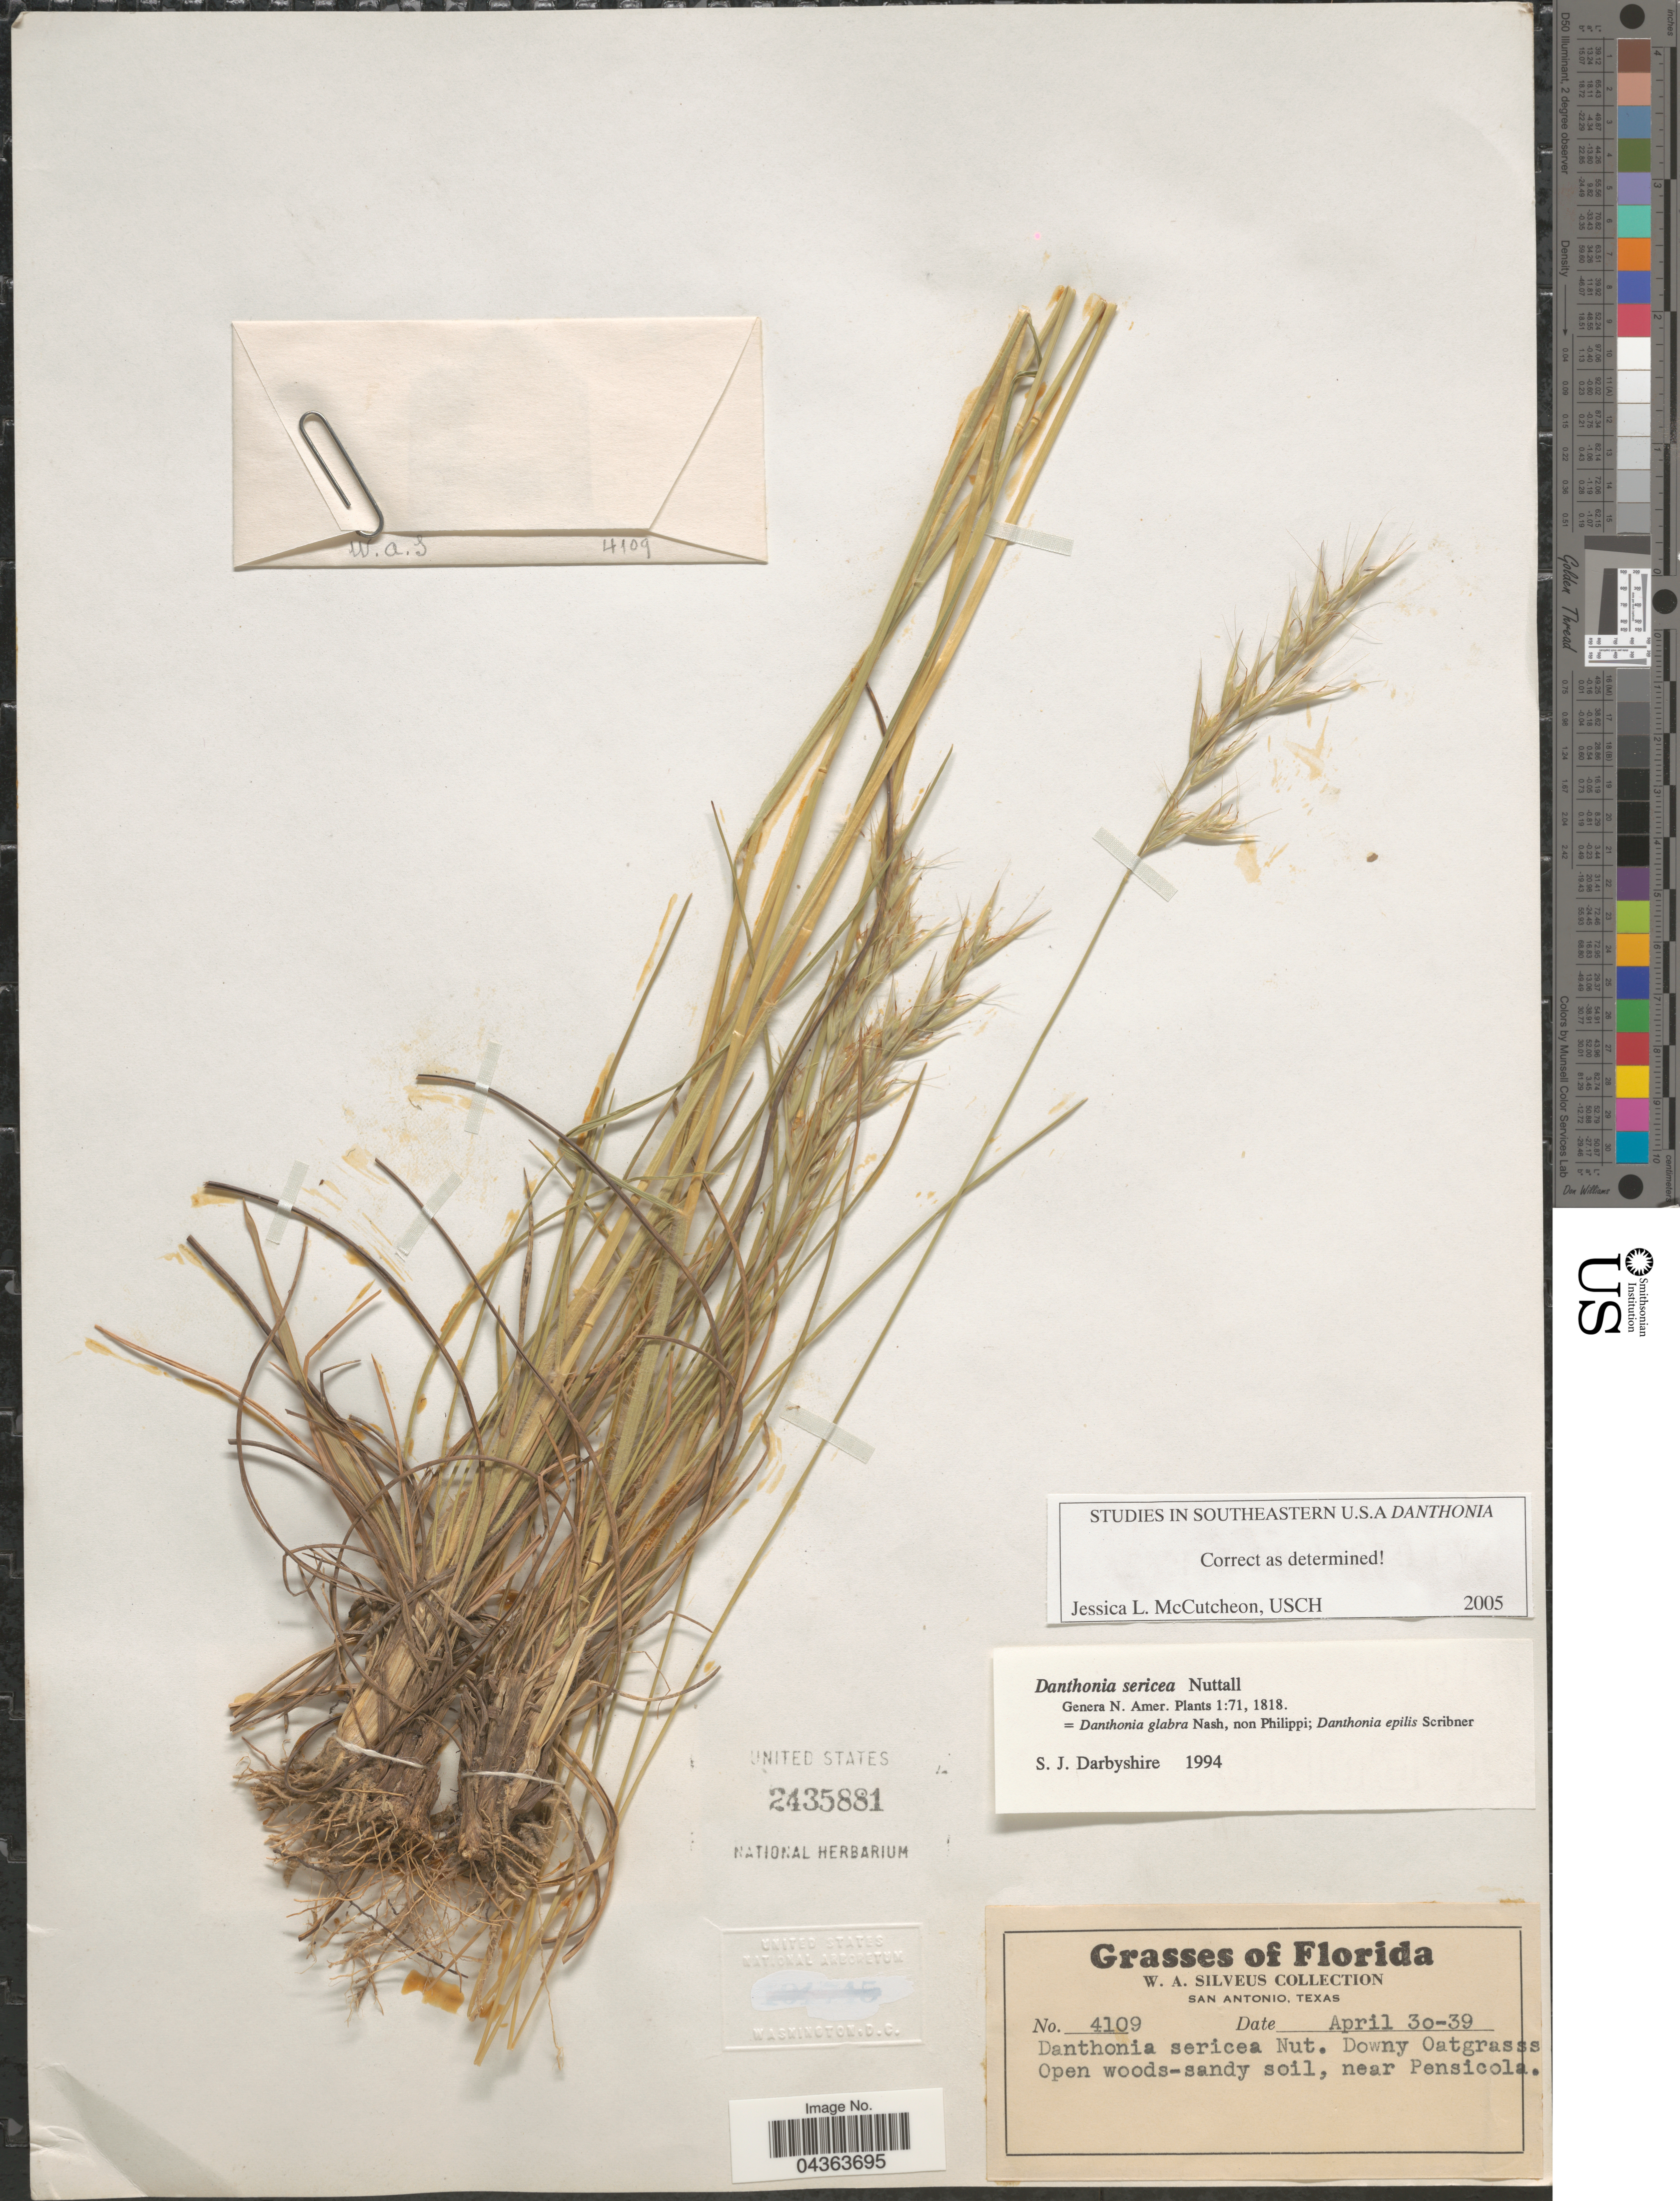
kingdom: Plantae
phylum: Tracheophyta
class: Liliopsida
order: Poales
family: Poaceae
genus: Danthonia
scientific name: Danthonia sericea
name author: Nutt.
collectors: W. Silveus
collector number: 4109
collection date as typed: Transcribed d/m/y: 30/4/39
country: United States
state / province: Florida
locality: Open woods-sandy soil, near Pensicola.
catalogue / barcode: US 2435881